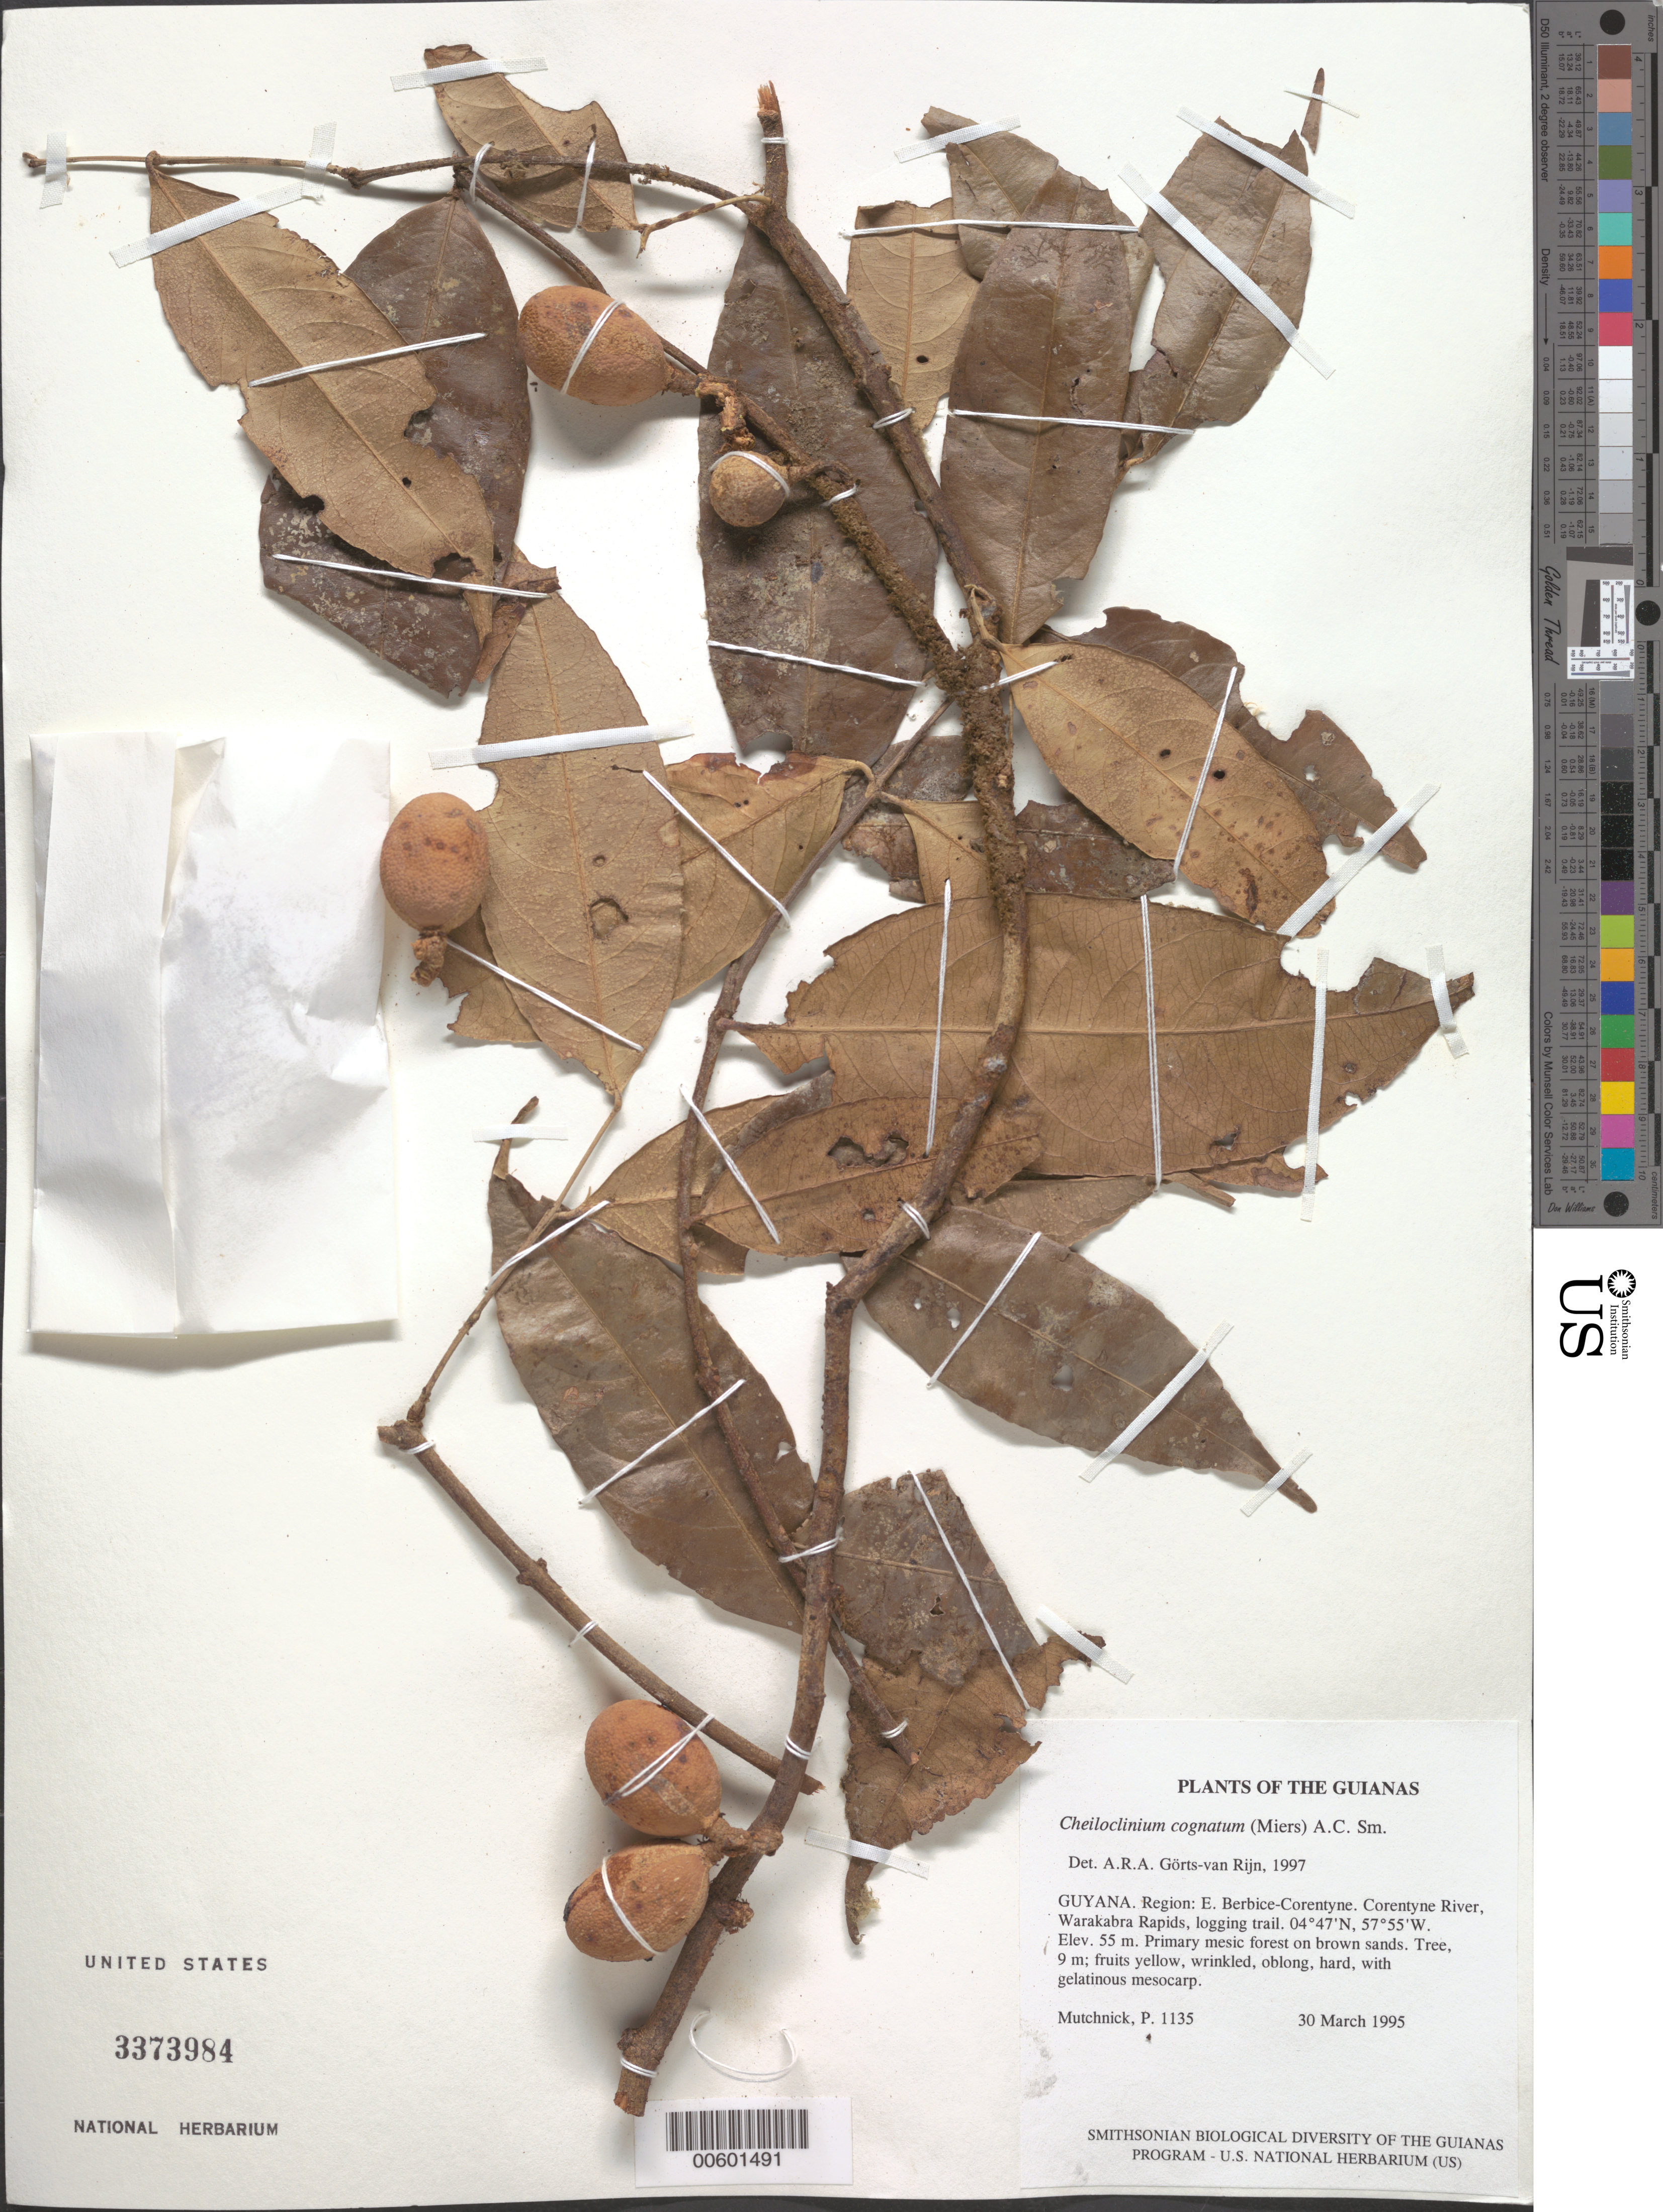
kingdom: Plantae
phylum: Tracheophyta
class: Magnoliopsida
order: Celastrales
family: Celastraceae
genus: Cheiloclinium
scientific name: Cheiloclinium cognatum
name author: (Miers) A.C. Sm.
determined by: Görts-van Rijn, A. R. A.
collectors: P. Mutchnick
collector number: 1135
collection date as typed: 30 March 1995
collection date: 1995-03-30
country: Guyana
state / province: E. Berbice-Corentyne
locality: Corentyne River, Warakabra Rapids, logging trail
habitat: Primary mesic forest on brown sands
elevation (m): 55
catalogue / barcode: US 3373984